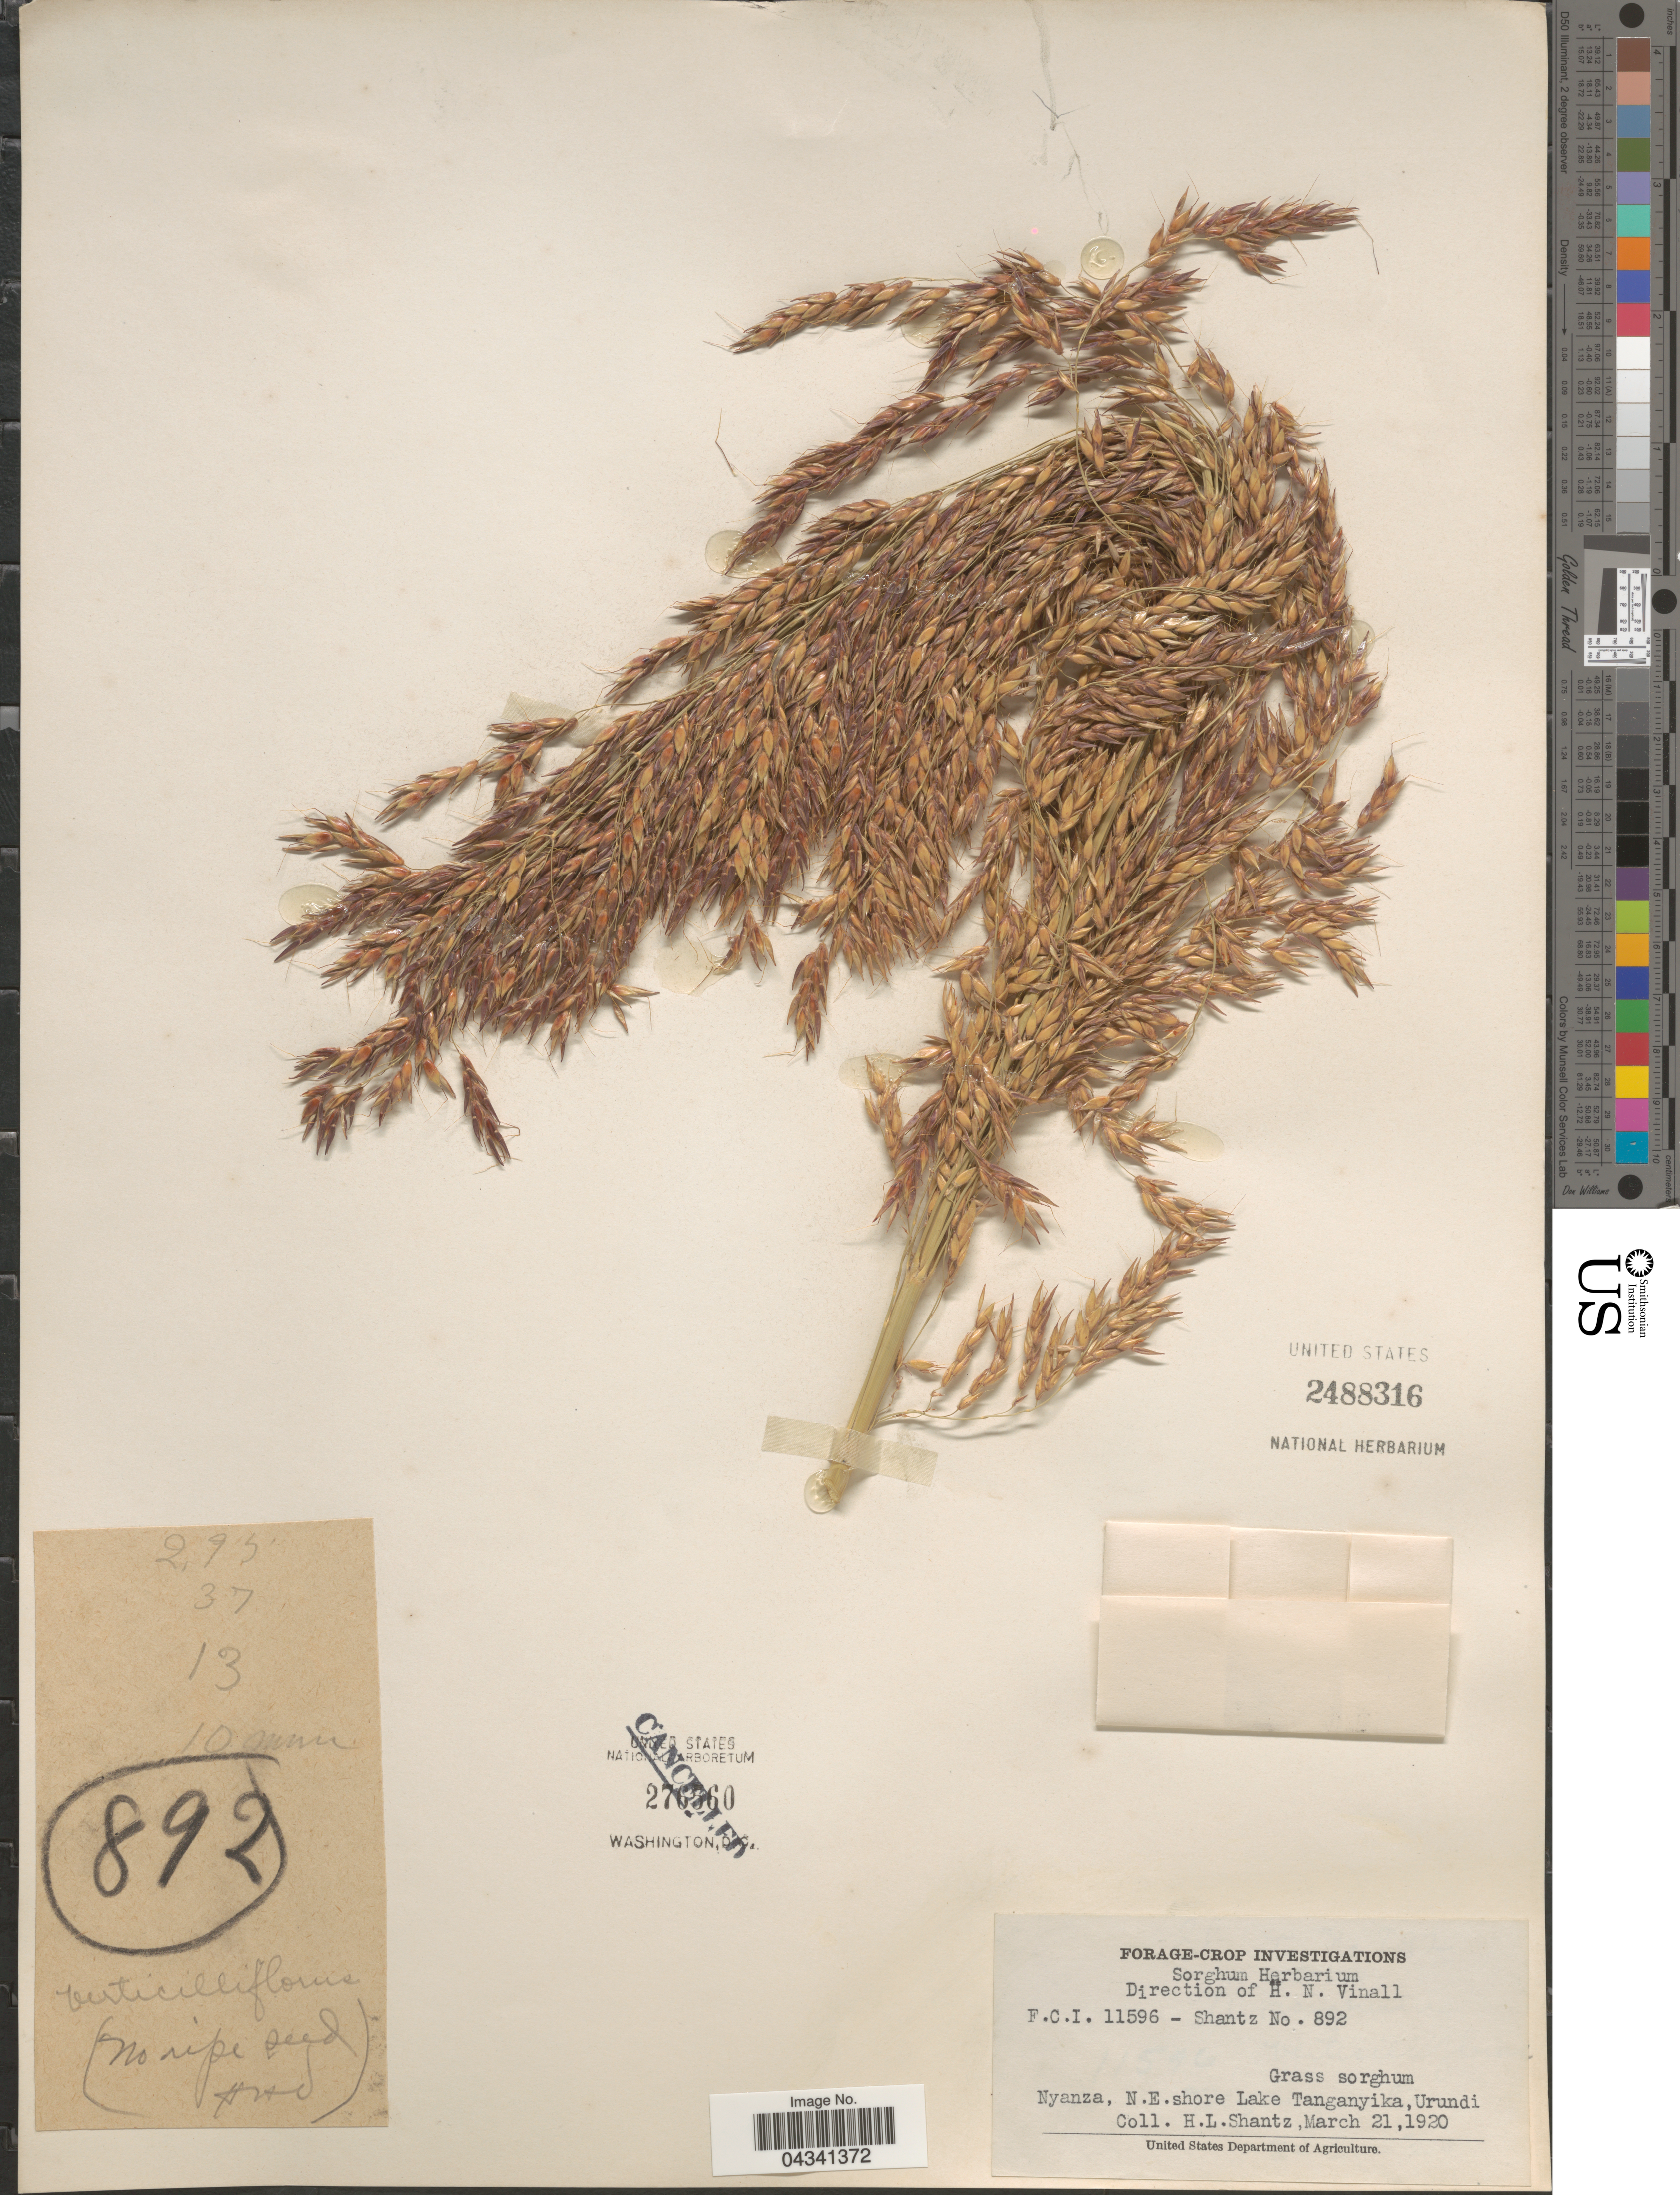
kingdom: Plantae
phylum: Tracheophyta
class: Liliopsida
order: Poales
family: Poaceae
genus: Sorghum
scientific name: Sorghum arundinaceum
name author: (Desv.) Stapf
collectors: H. Shantz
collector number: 892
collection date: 1920-03-21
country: Burundi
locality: Nyanza, N.E. shore Lake Tanganyika, Urundi.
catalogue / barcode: US 2488316